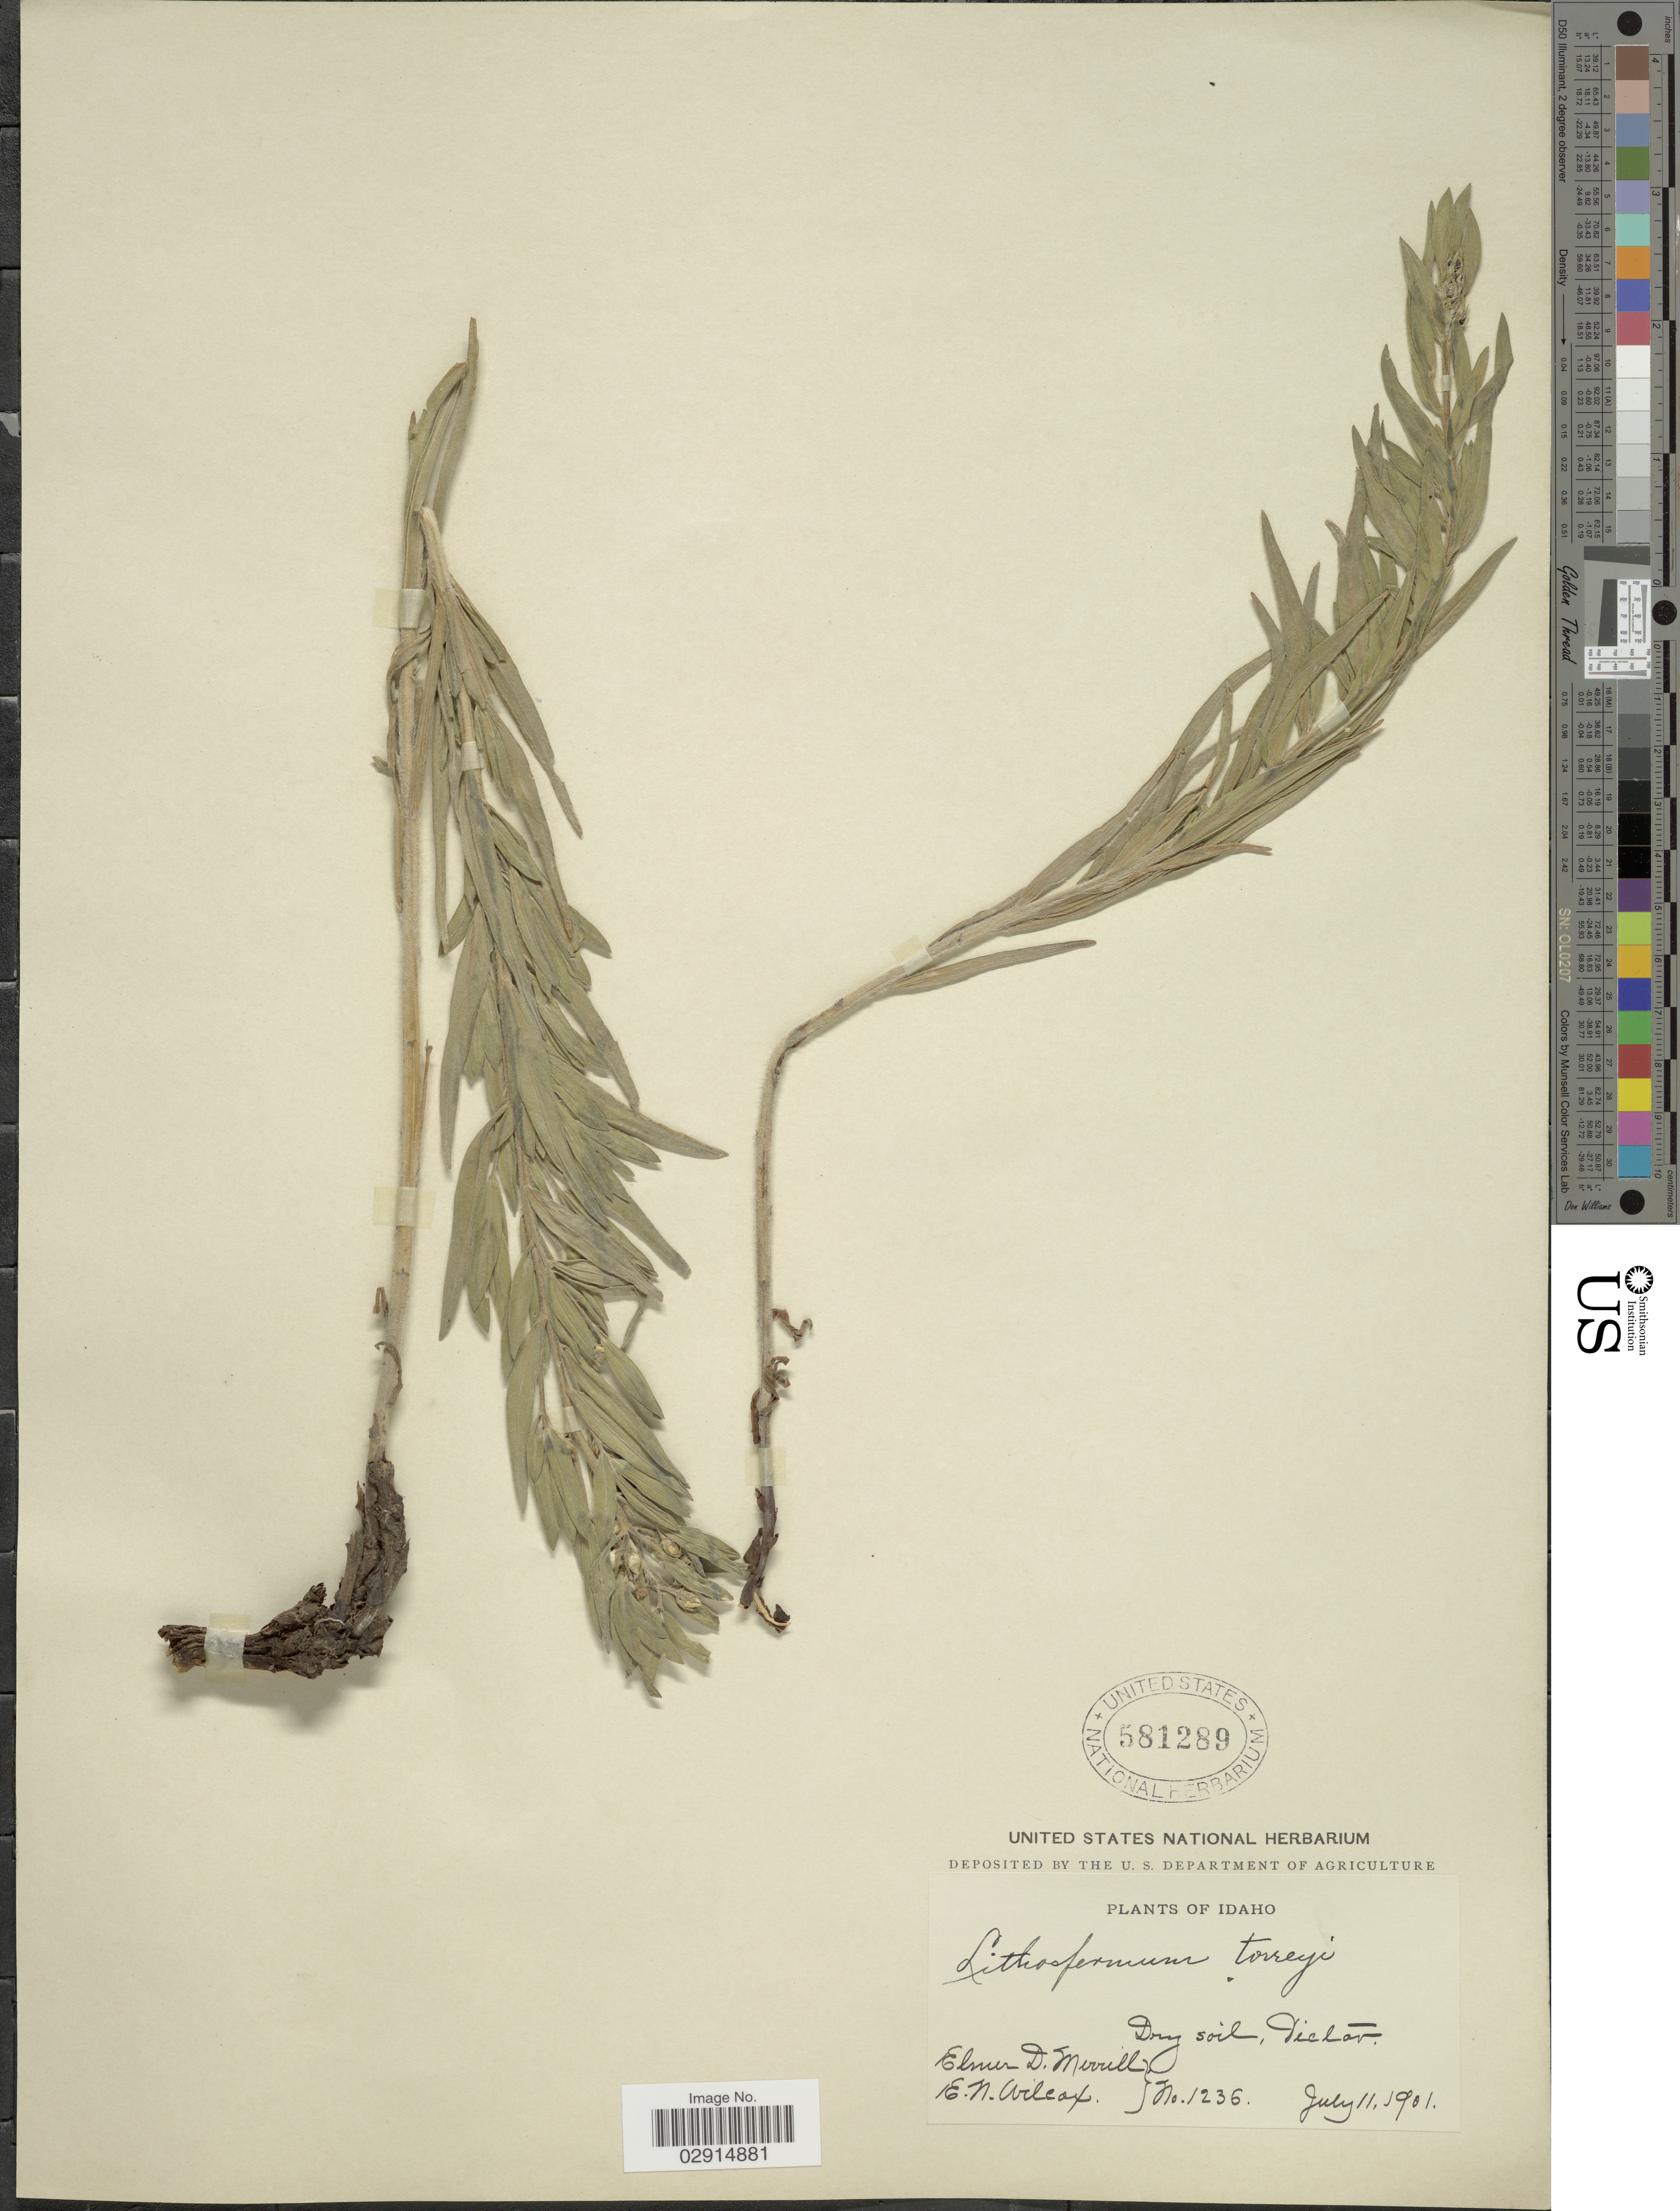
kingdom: Plantae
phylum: Tracheophyta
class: Magnoliopsida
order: Boraginales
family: Boraginaceae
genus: Lithospermum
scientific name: Lithospermum ruderale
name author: Douglas ex Lehm.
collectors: E. D. Merrill & E. Wilcox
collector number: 1236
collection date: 1901-07-11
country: United States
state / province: Idaho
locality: Dry soil, Victor. Idaho.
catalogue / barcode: US 581289